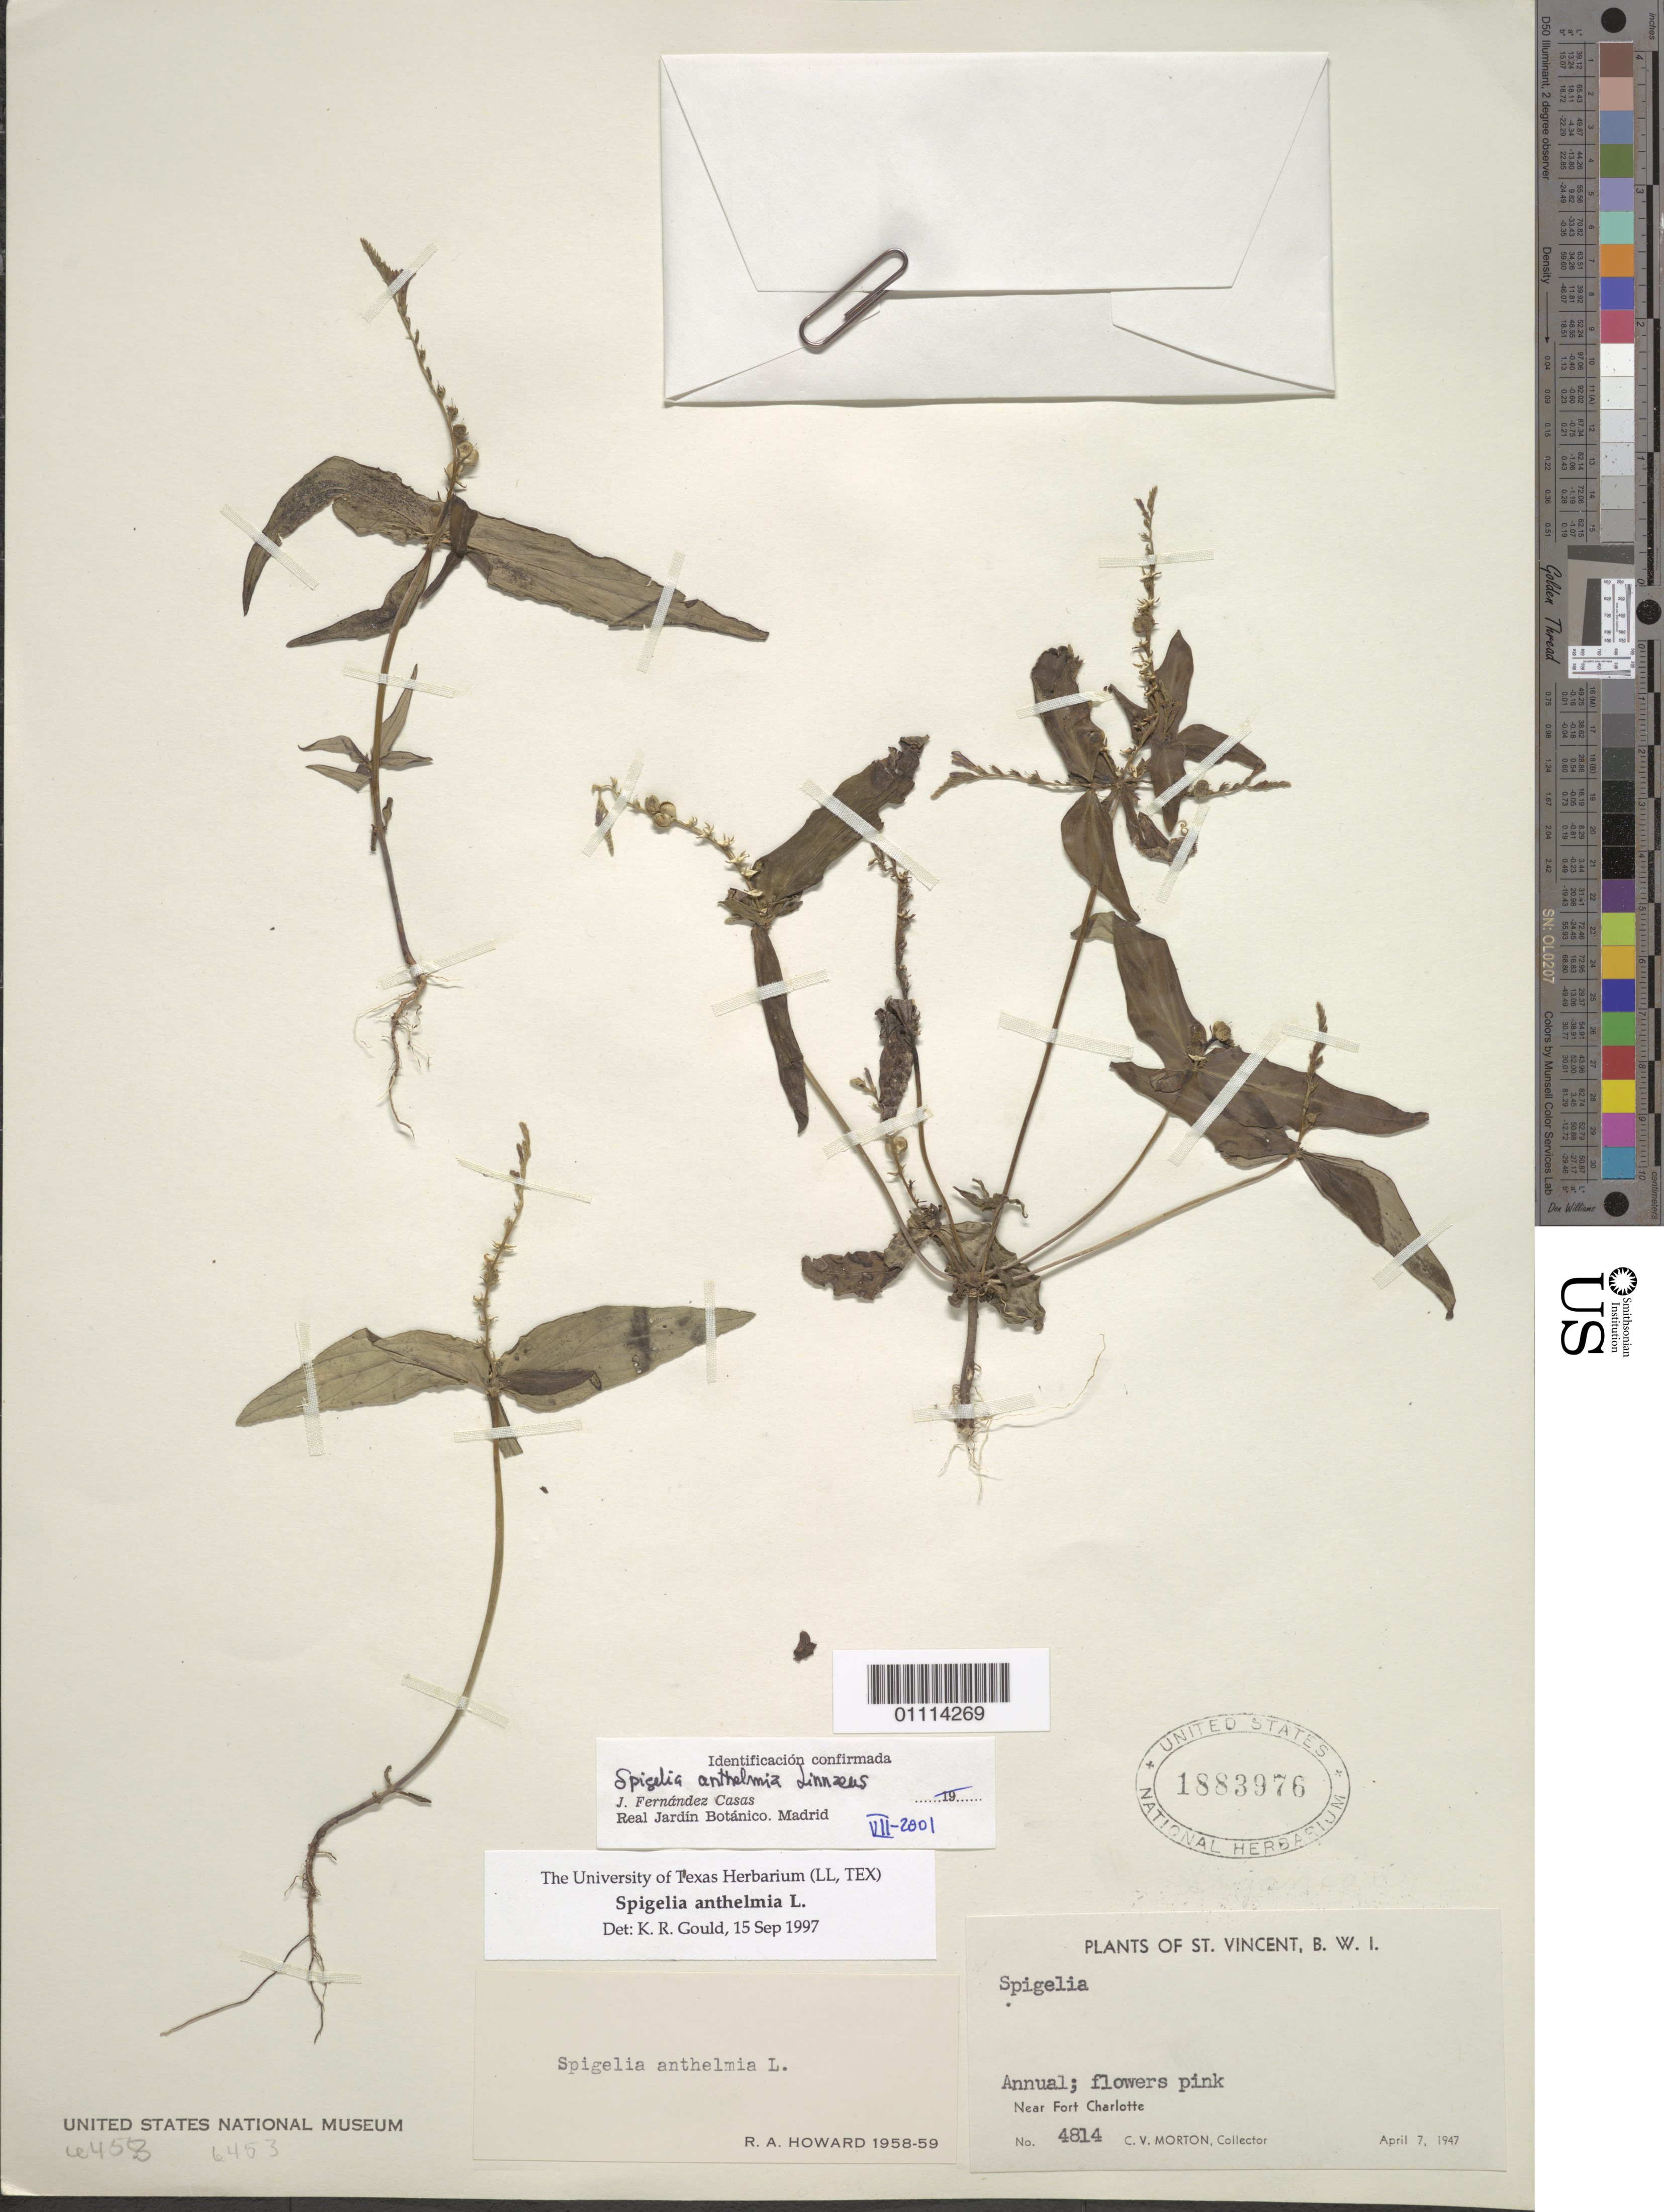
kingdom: Plantae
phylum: Tracheophyta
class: Magnoliopsida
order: Gentianales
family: Loganiaceae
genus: Spigelia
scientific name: Spigelia anthelmia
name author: L.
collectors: C. V. Morton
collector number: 4814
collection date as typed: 07 Apr 1947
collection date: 1947-04-07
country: St. Vincent - Grenadines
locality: Near Fort Charlotte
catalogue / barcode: US 1883976